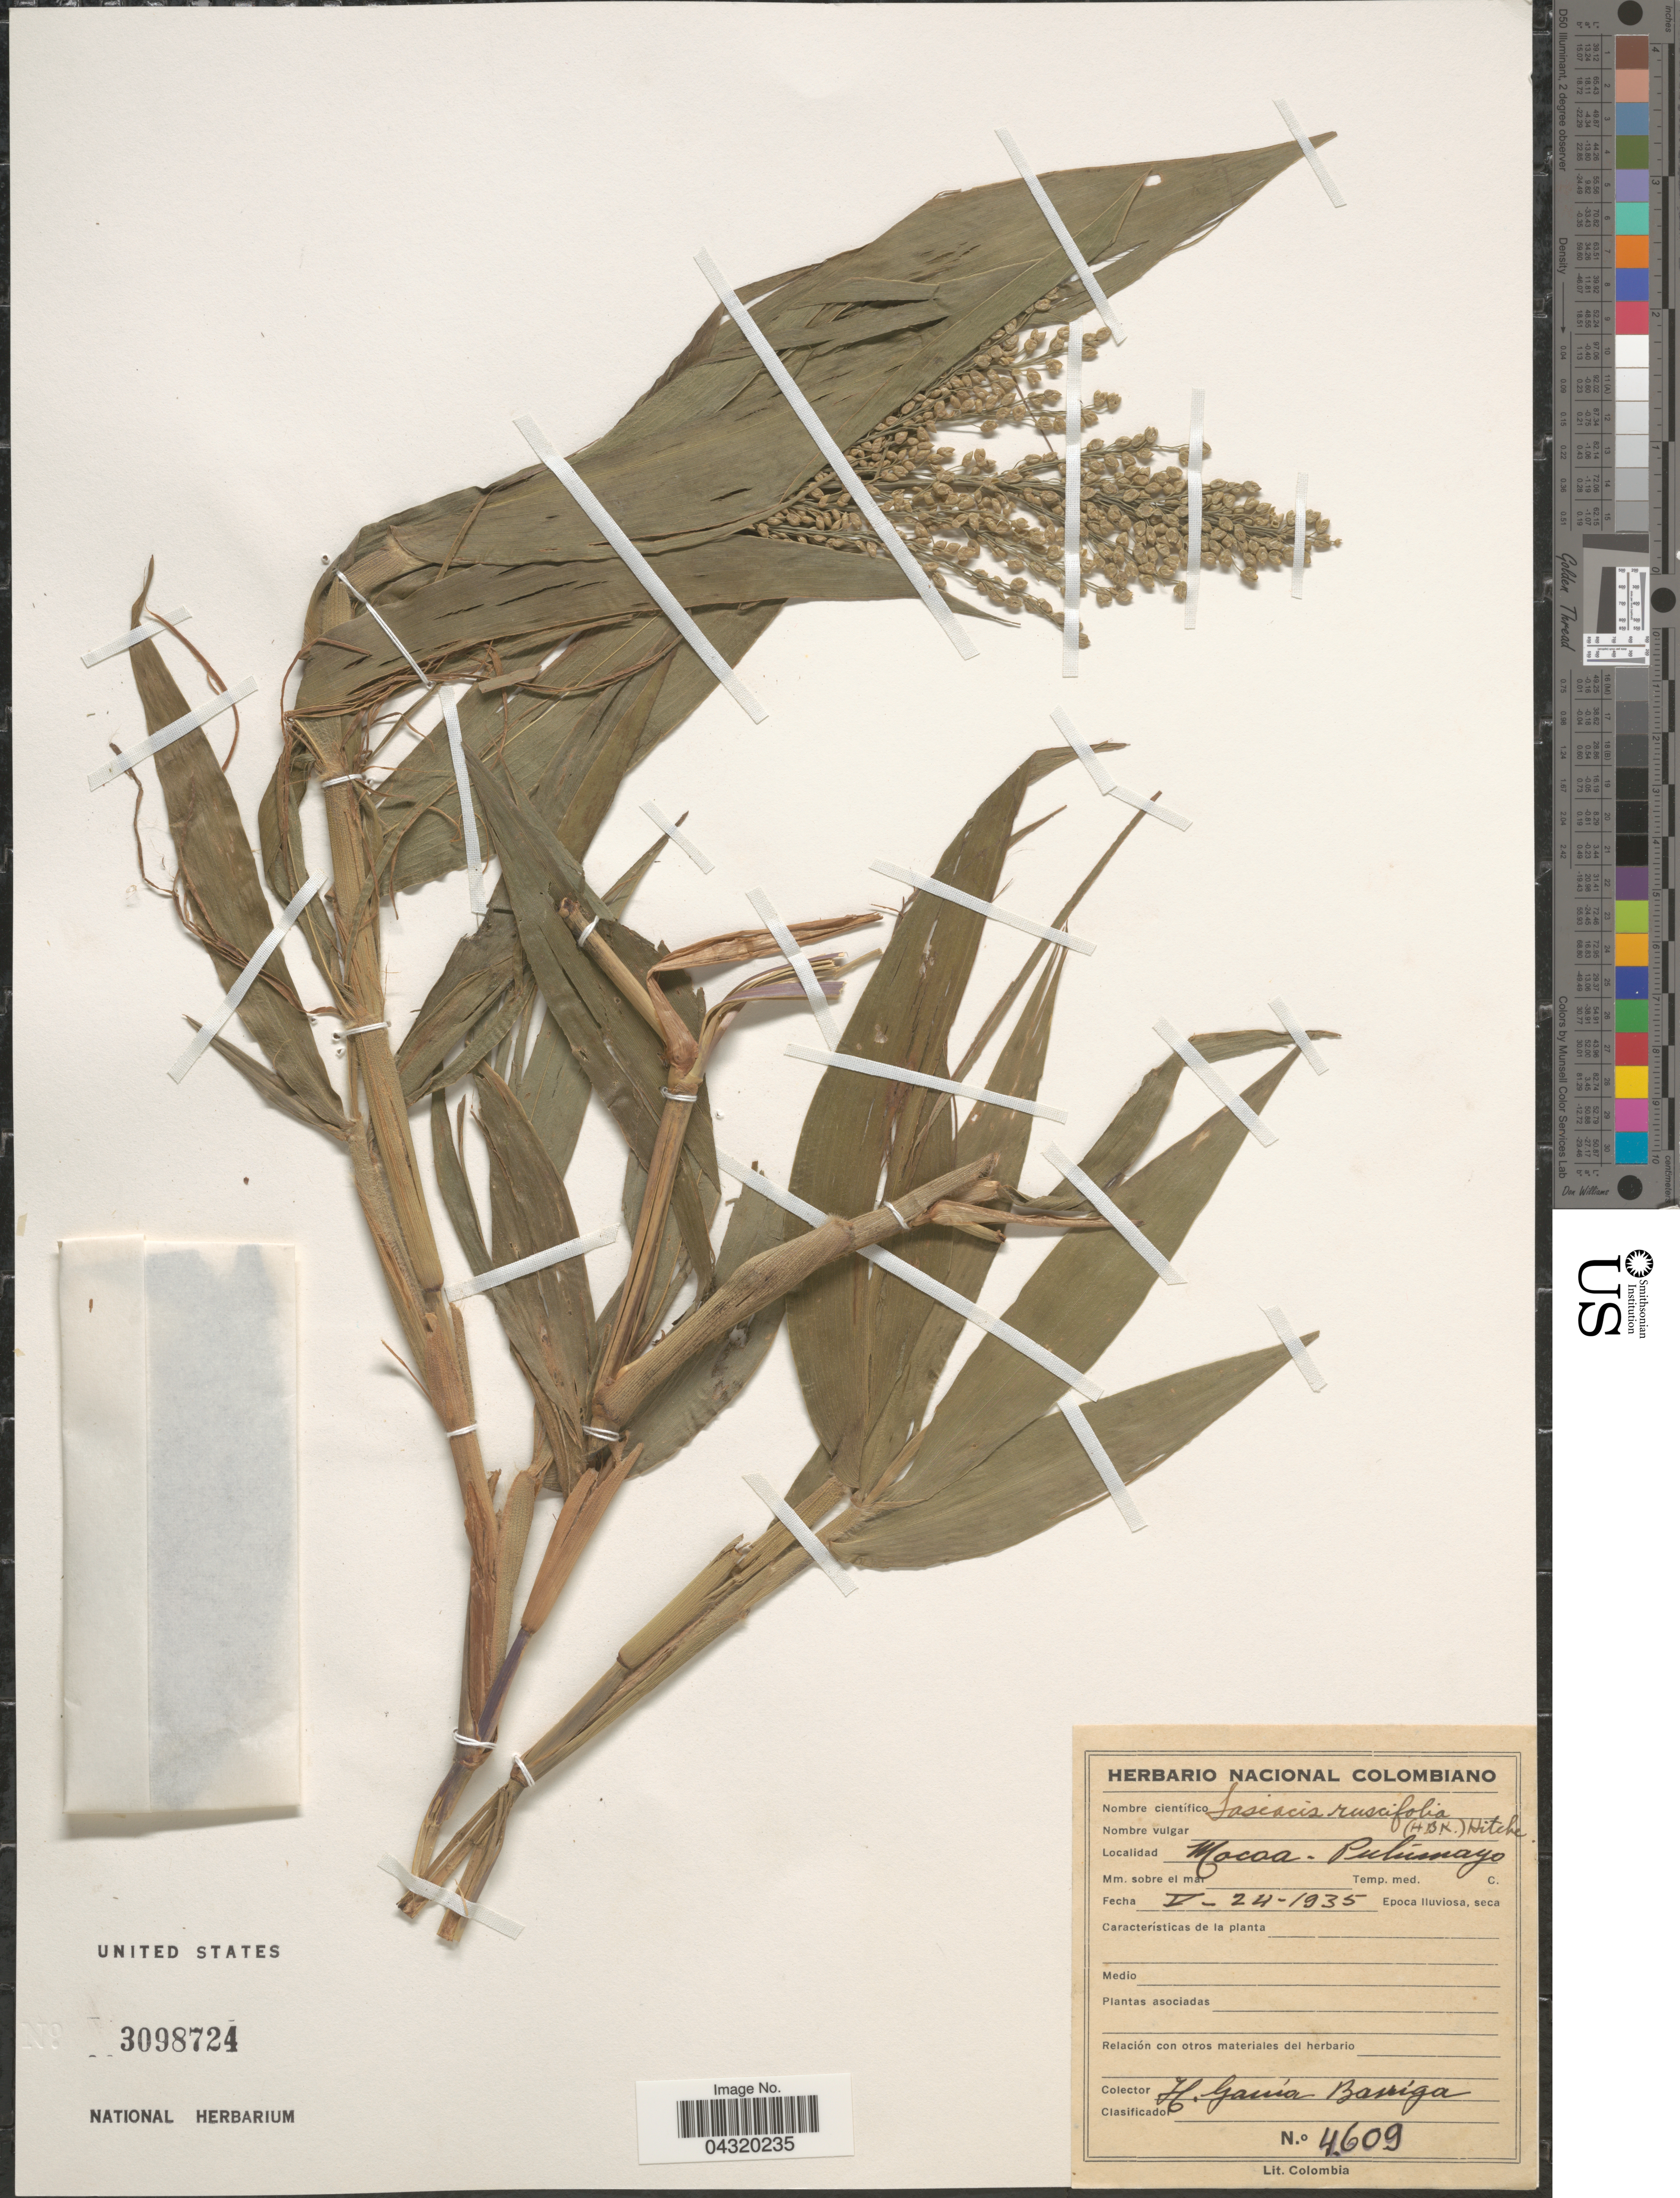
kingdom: Plantae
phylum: Tracheophyta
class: Liliopsida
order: Poales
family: Poaceae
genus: Lasiacis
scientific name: Lasiacis ruscifolia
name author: (Kunth) Hitchc.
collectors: H. García Barriga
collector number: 4609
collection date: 1935-05-24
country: Colombia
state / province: Putumayo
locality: Mocoa.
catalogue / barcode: US 3098724